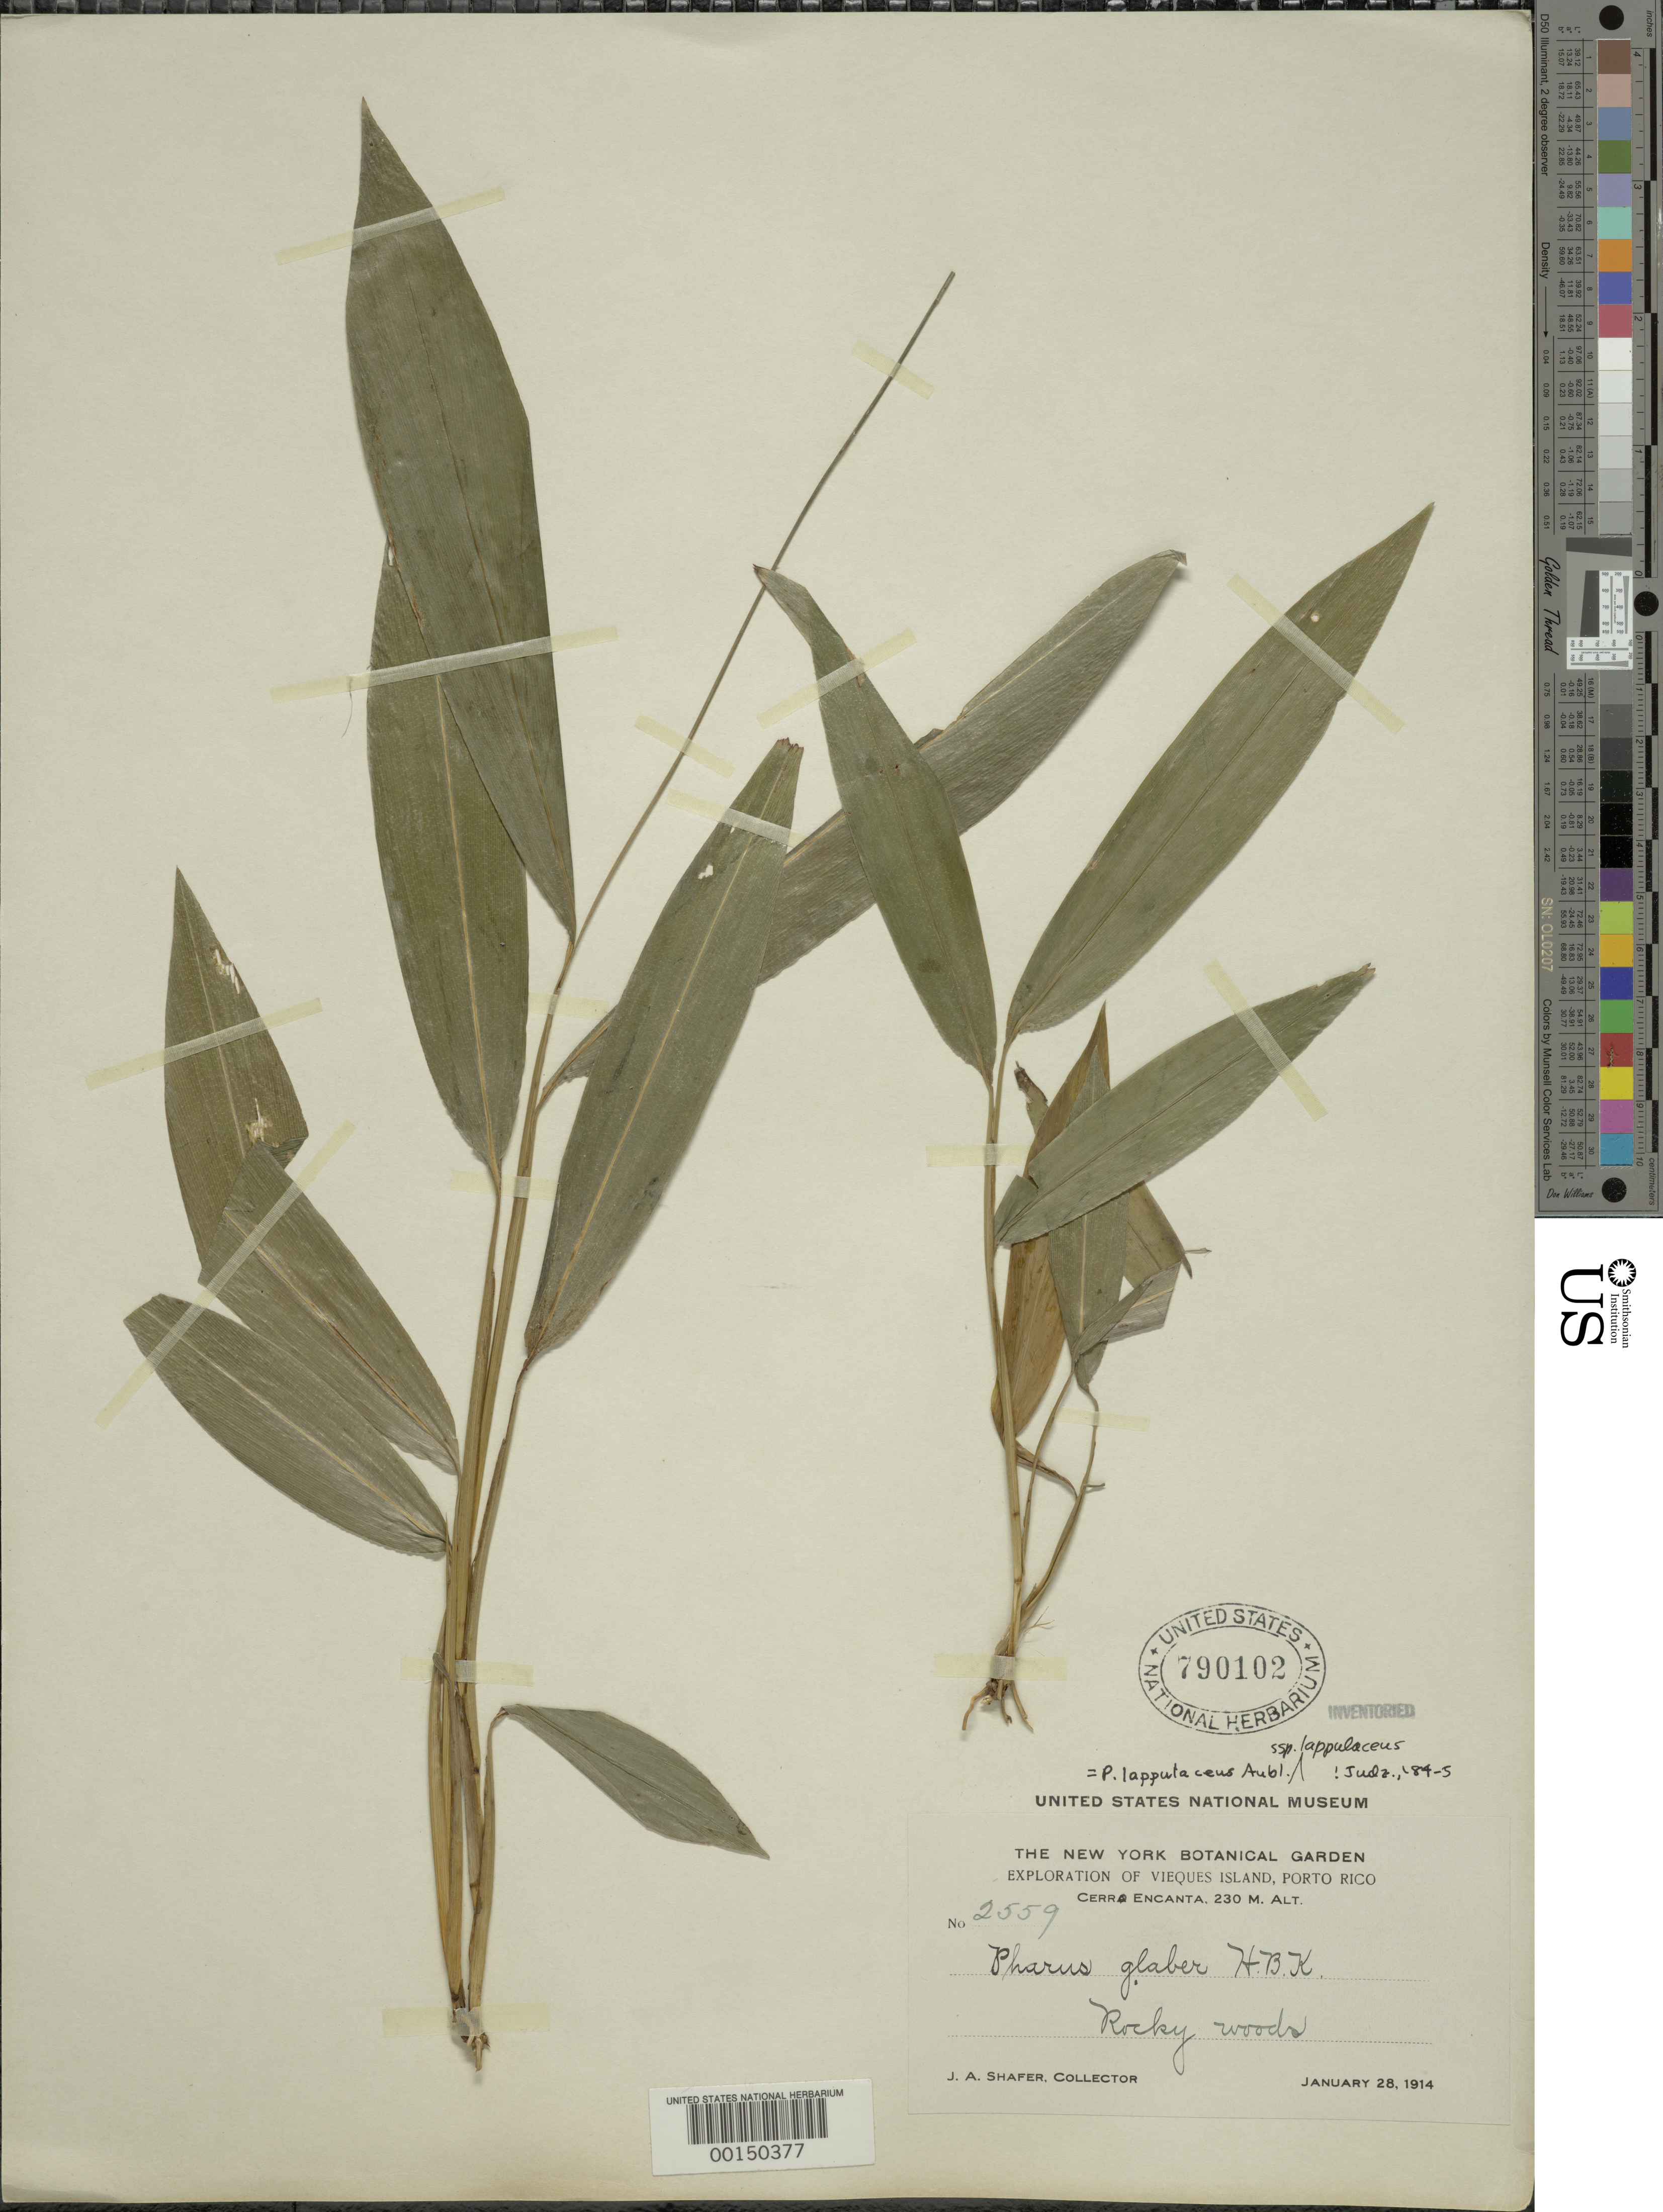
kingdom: Plantae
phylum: Tracheophyta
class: Liliopsida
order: Poales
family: Poaceae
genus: Pharus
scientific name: Pharus lappulaceus subsp. lappulaceus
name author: Aubl.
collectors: J. A. Shafer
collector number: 2559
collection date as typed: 28 Jan 1914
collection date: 1914-01-28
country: Puerto Rico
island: Greater Antilles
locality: Vieques i., sierra encantada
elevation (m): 230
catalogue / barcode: US 790102